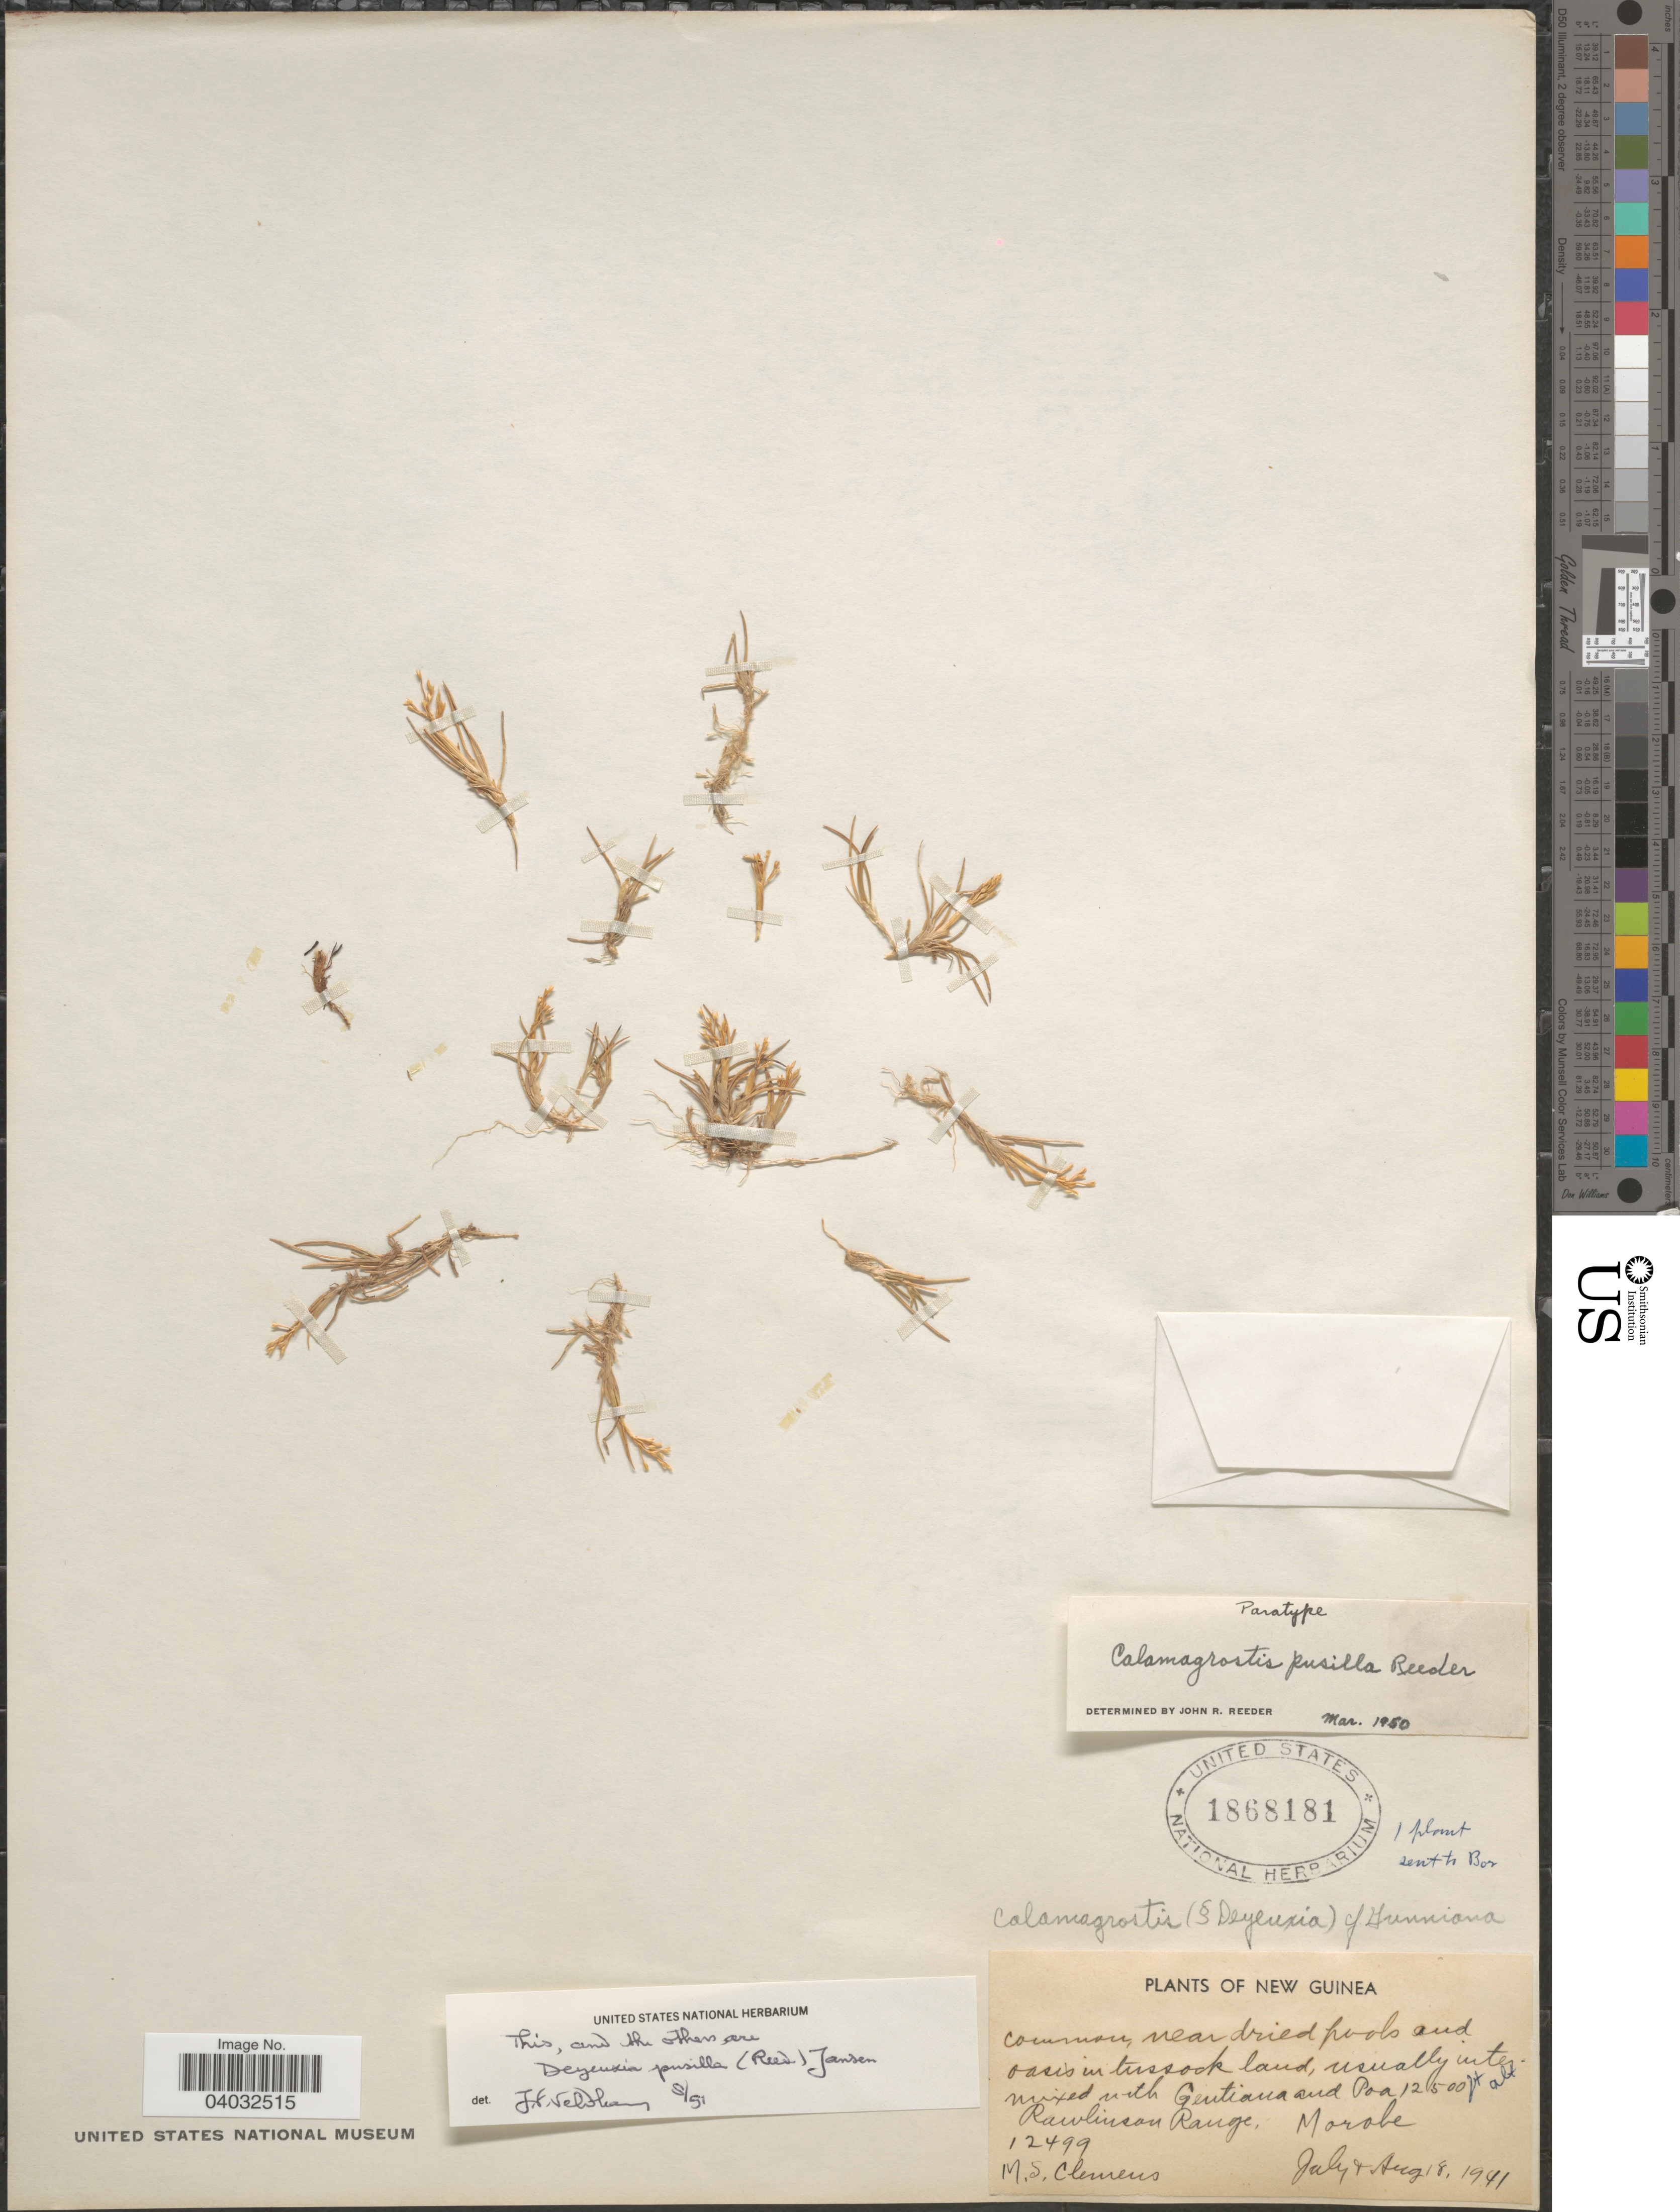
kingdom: Plantae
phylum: Tracheophyta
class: Liliopsida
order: Poales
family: Poaceae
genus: Calamagrostis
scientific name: Calamagrostis pusilla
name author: Reeder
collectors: M. S. Clemens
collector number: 12499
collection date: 1941-07-18/1941-08-18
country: Papua New Guinea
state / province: Morobe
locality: New Guinea. Rawlinson Range.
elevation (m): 3810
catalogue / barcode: US 1868181